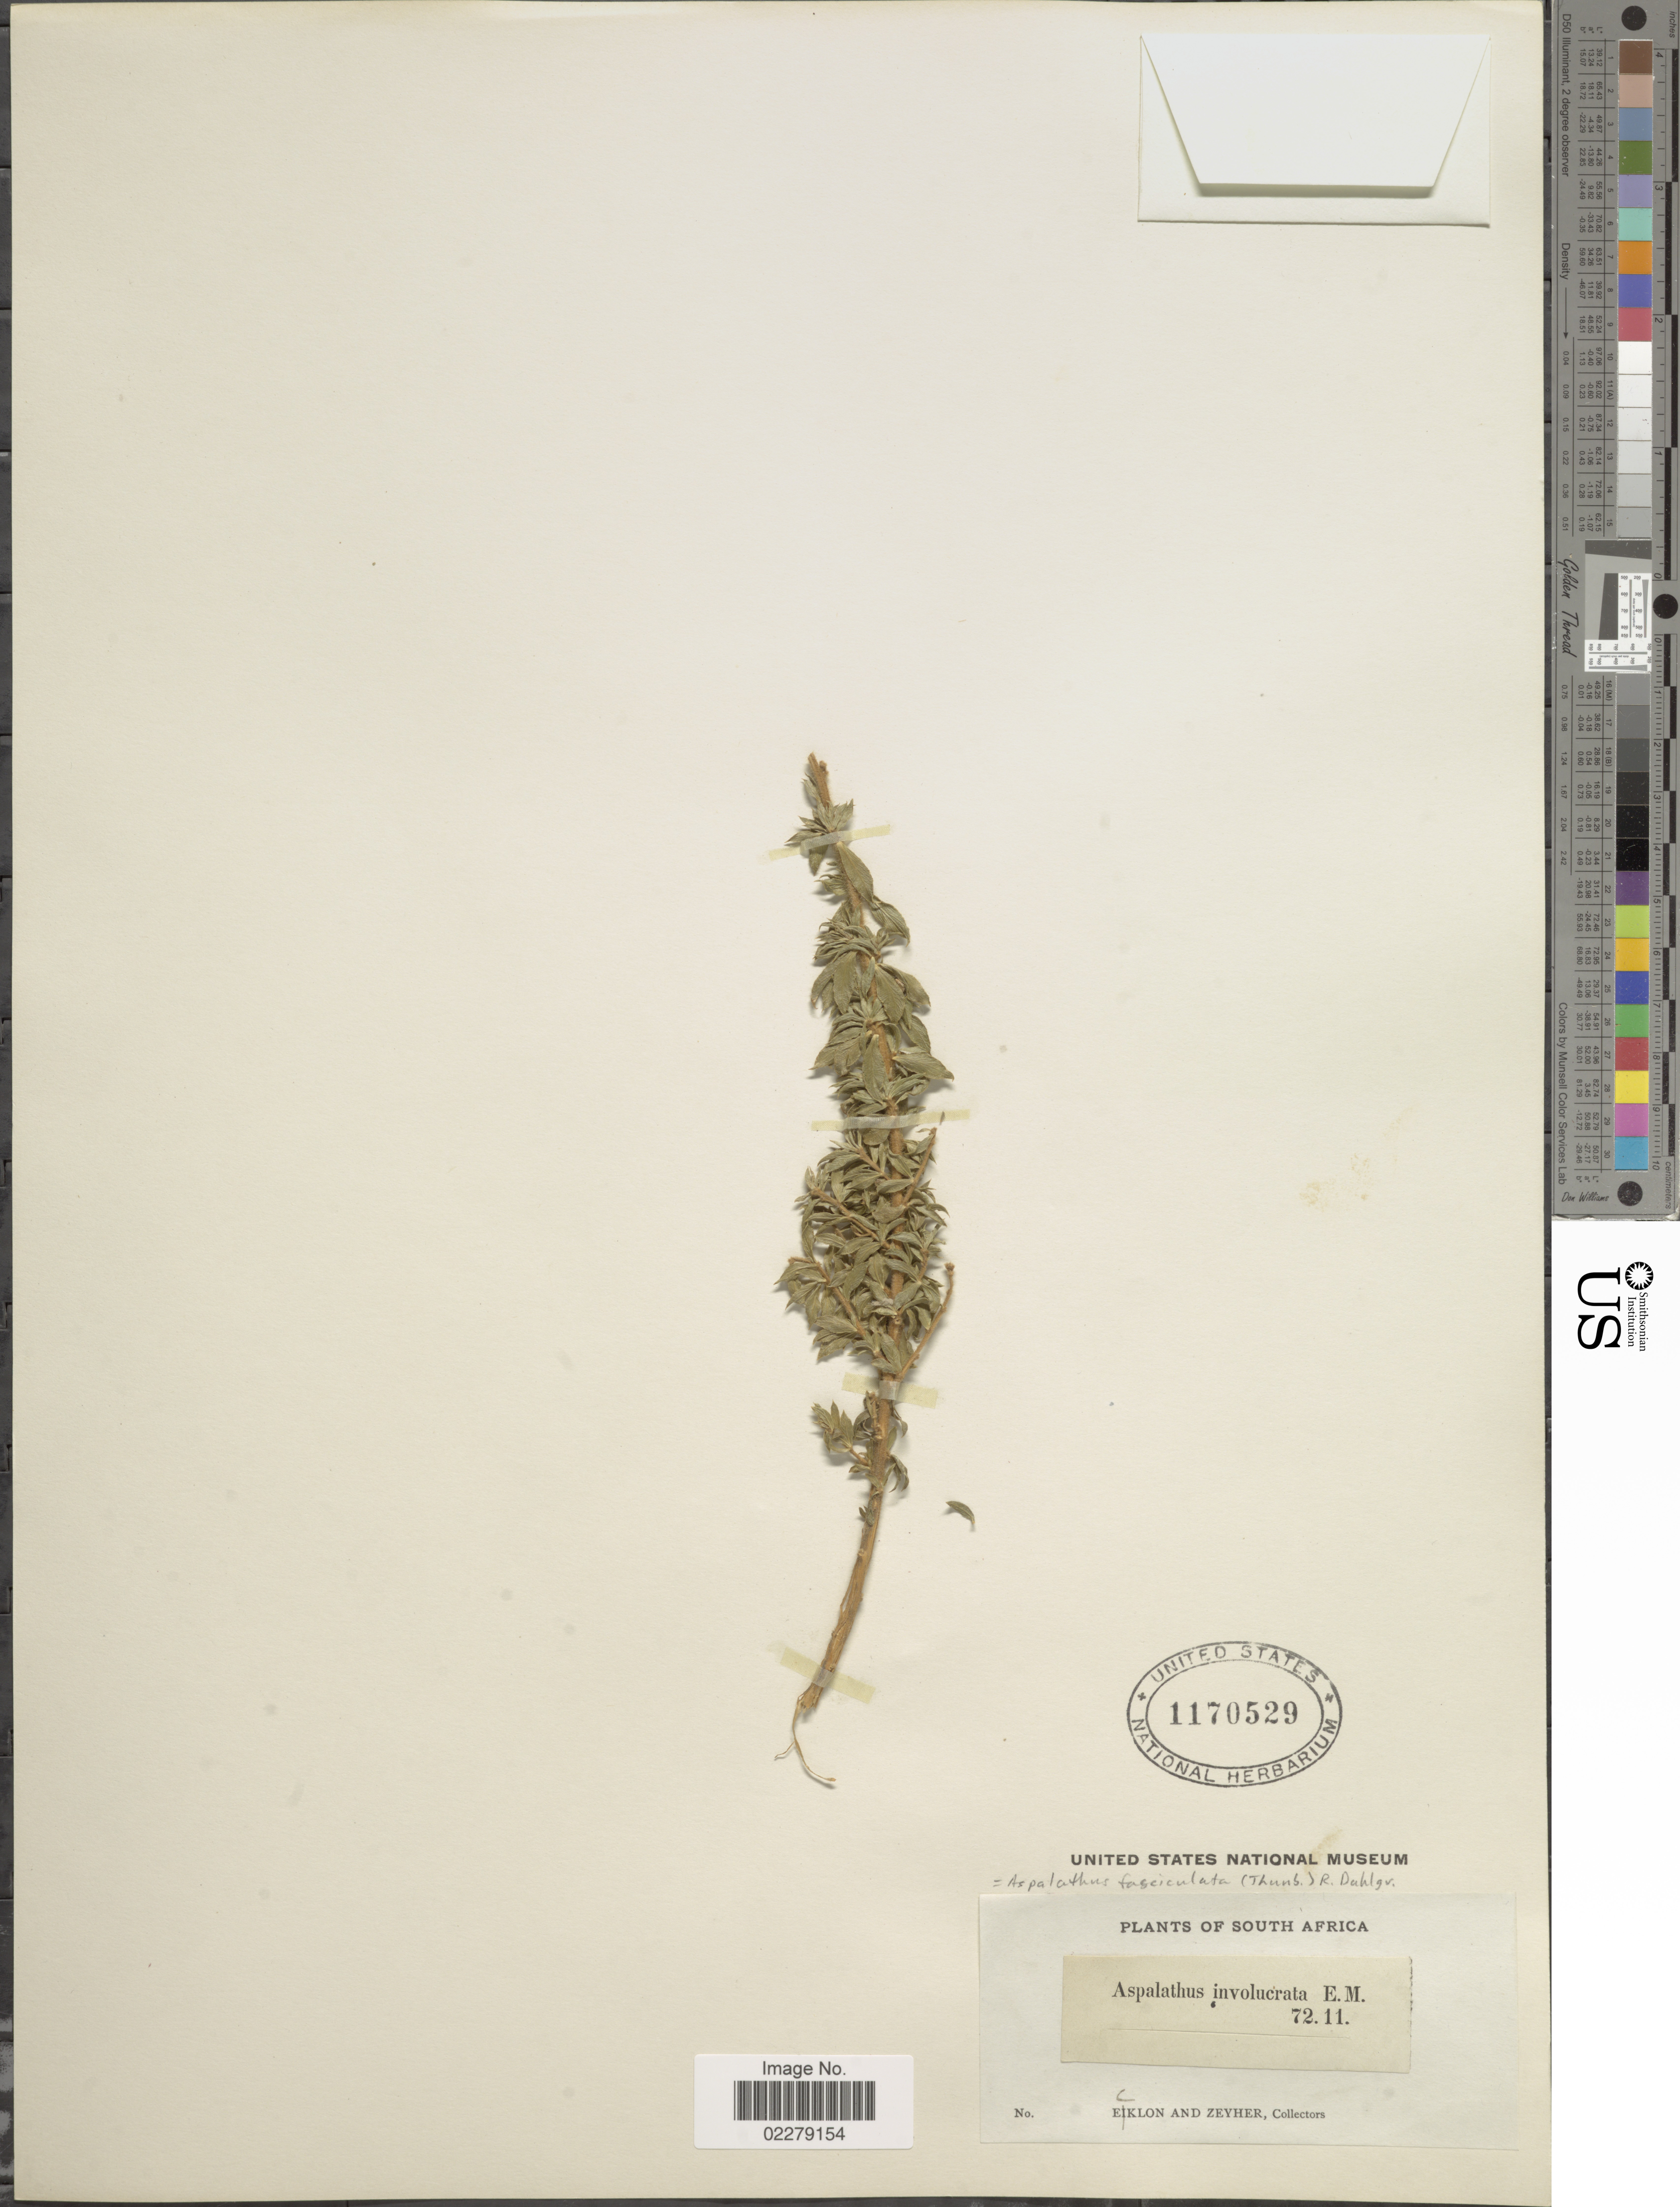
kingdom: Plantae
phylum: Tracheophyta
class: Magnoliopsida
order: Fabales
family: Fabaceae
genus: Aspalathus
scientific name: Aspalathus fasciculata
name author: (Thunb.) R. Dahlgren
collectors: -. Ecklon & -. Zeyher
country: South Africa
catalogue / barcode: US 1170529